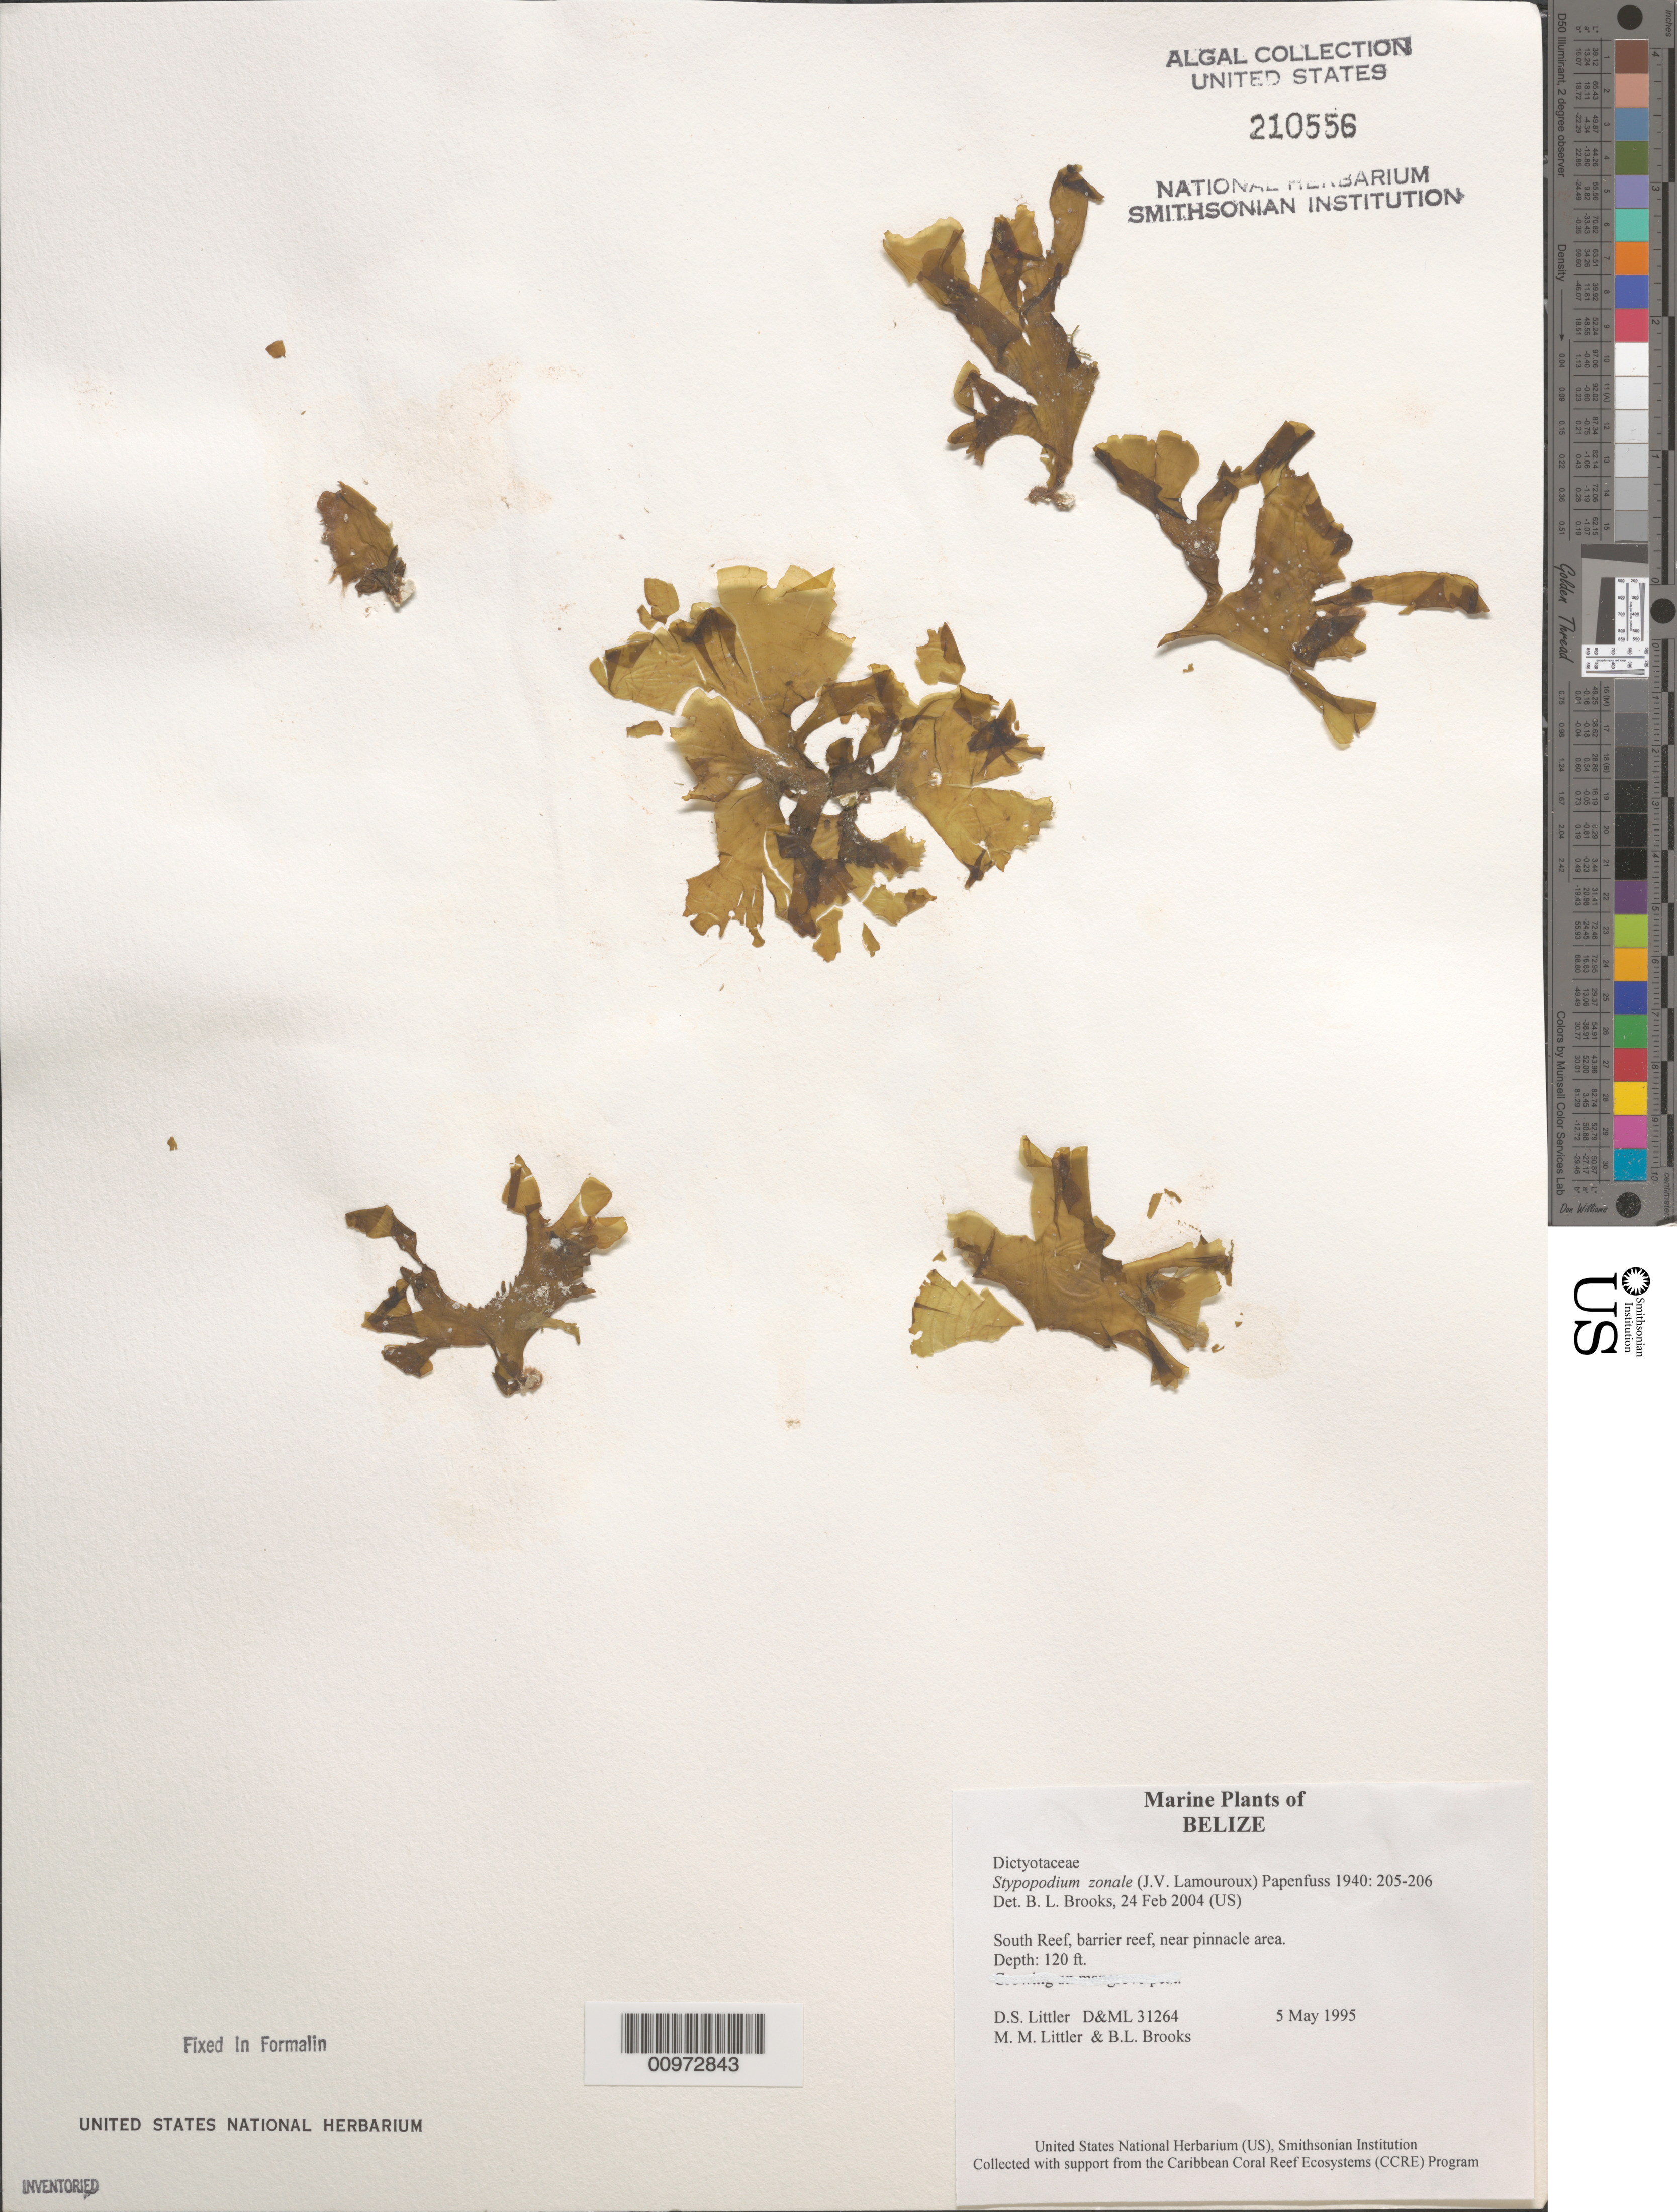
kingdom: Chromista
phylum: Ochrophyta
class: Phaeophyceae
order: Dictyotales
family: Dictyotaceae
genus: Stypopodium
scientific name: Stypopodium zonale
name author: (J.V.Lamouroux) Papenf.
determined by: Brooks, B. L., (BOT), Smithsonian Institution - National Museum of Natural History (UNITED STATES)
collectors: D. S. Littler, M. M. Littler & B. Brooks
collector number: D&ML 31264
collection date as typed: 05 May 1995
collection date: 1995-05-05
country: Belize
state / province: Stann Creek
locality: South Reef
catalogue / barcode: US 210556